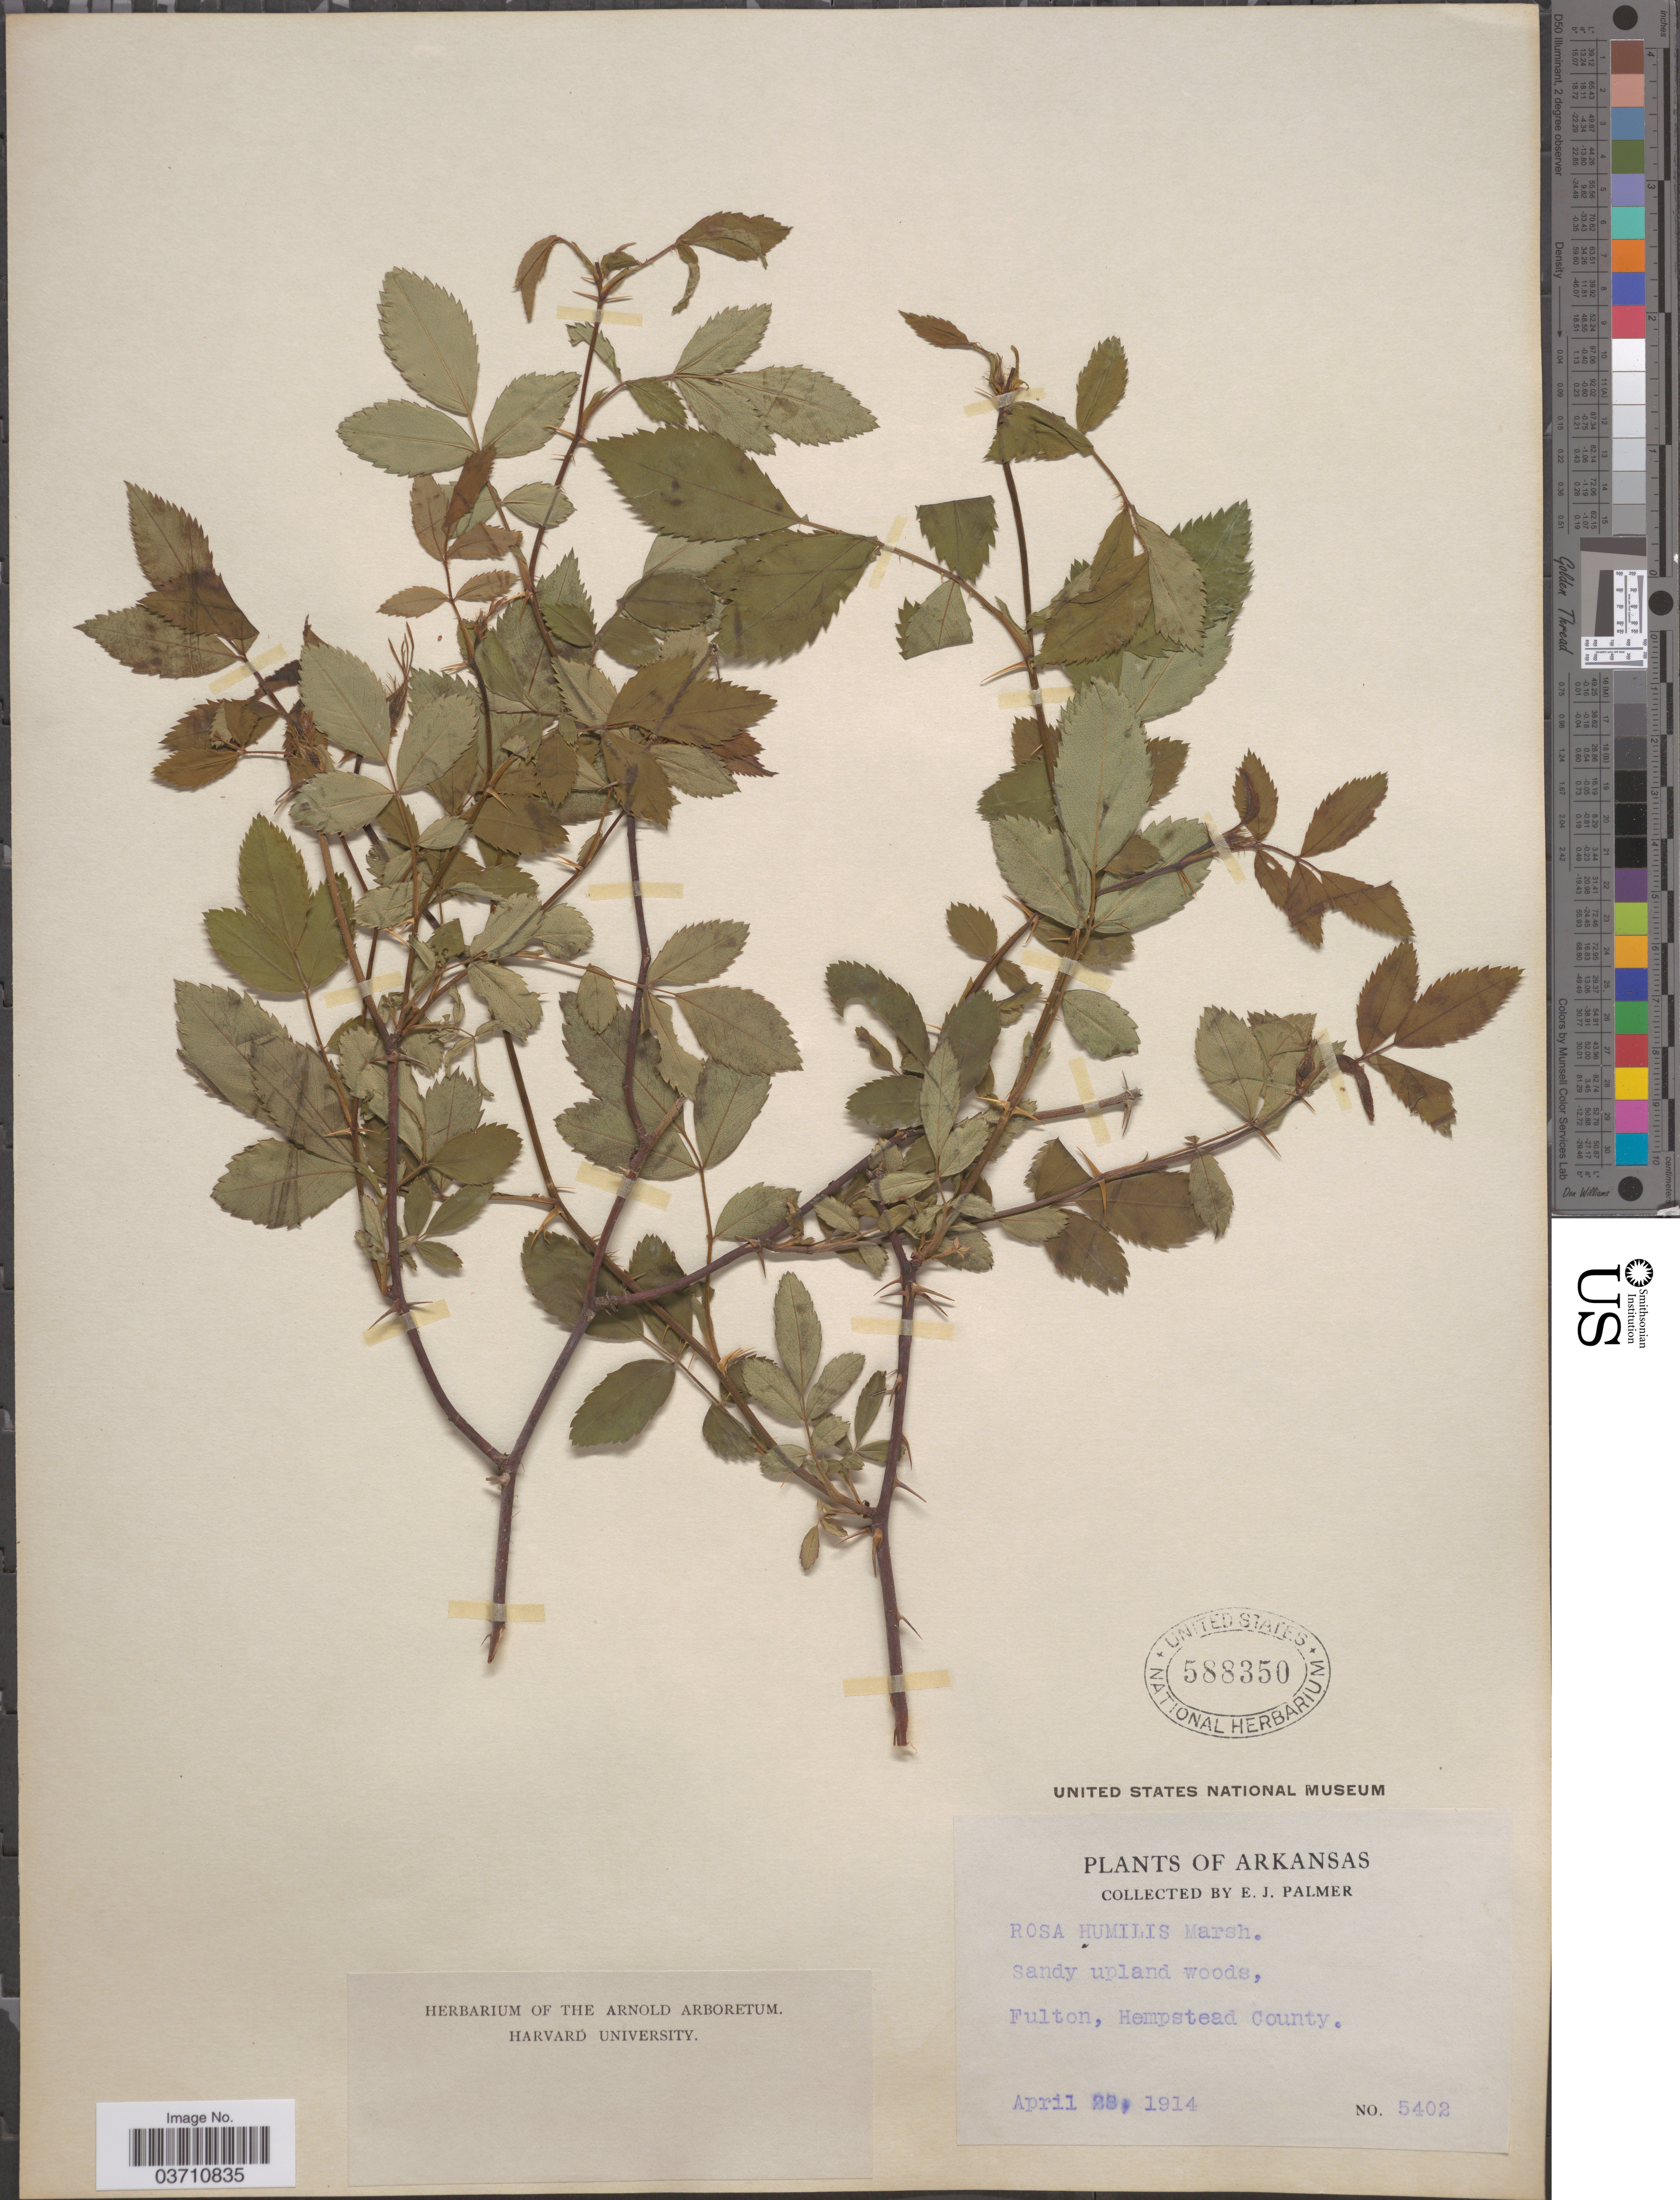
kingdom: Plantae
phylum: Tracheophyta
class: Magnoliopsida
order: Rosales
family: Rosaceae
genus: Rosa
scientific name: Rosa carolina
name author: L.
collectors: E. J. Palmer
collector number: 5402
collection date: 1914-04-28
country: United States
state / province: Arkansas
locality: Fulton, Hempstead County.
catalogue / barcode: US 588350